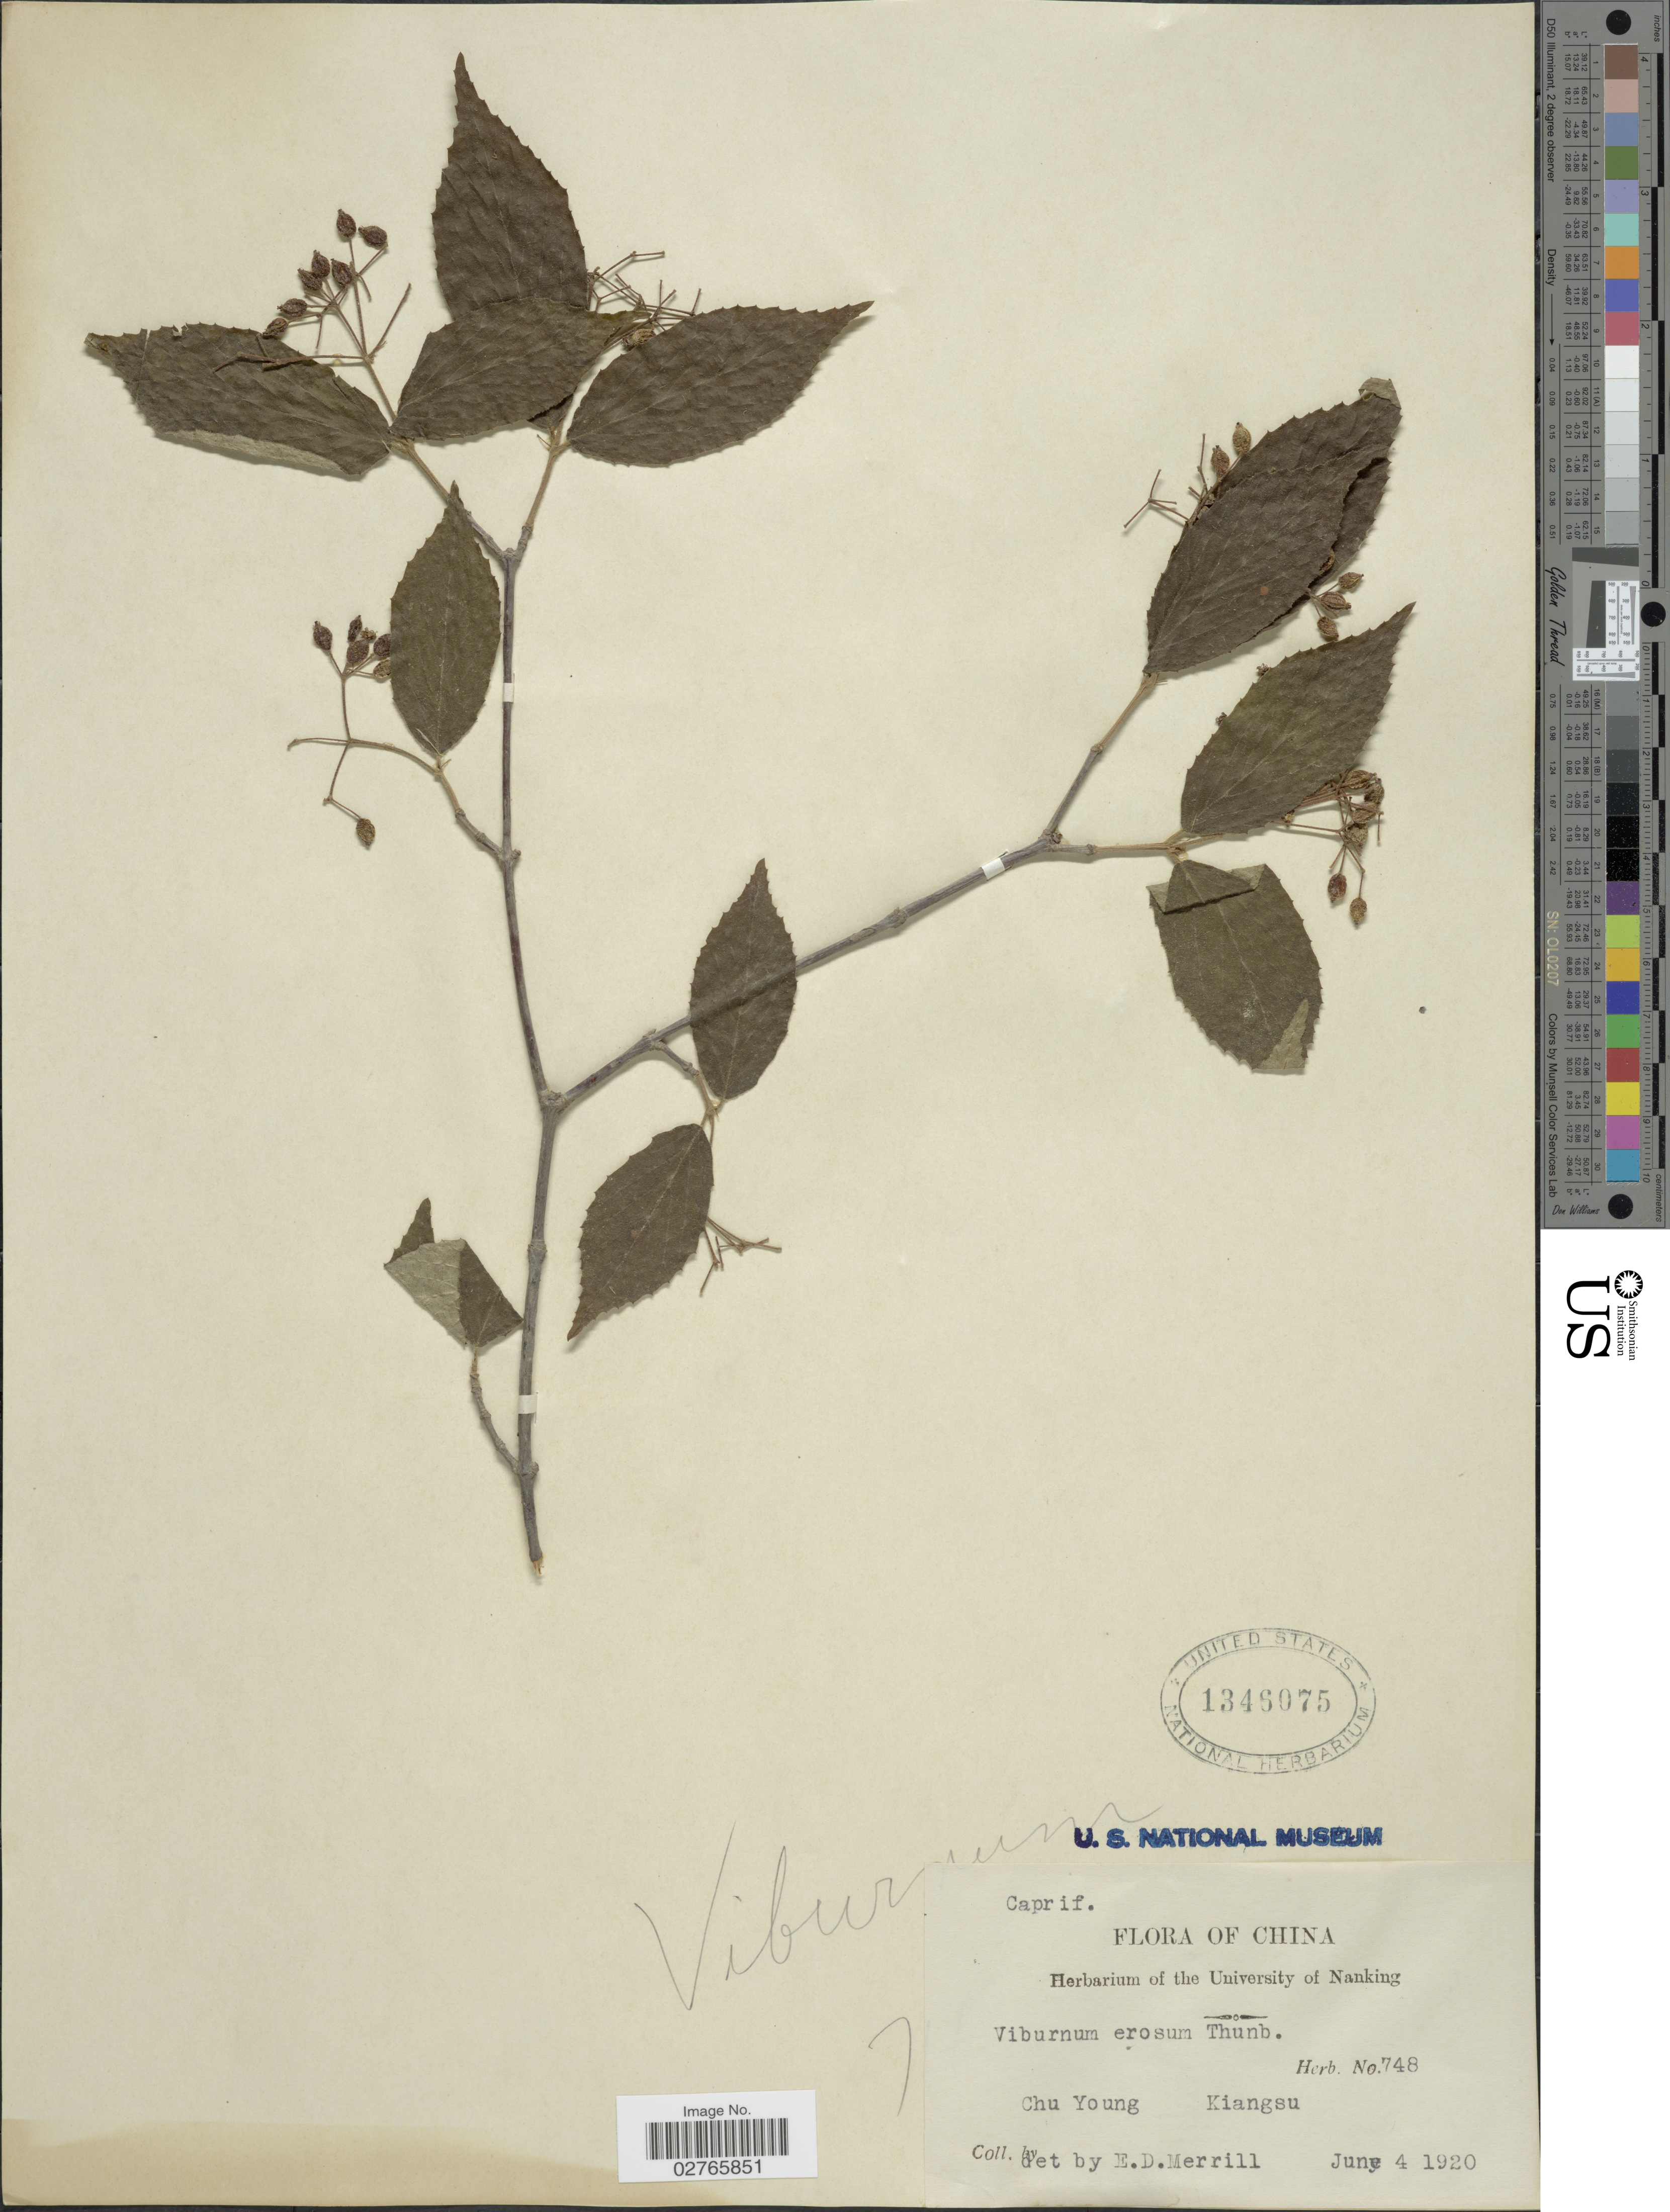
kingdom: Plantae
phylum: Tracheophyta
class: Magnoliopsida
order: Dipsacales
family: Viburnaceae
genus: Viburnum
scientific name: Viburnum erosum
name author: Thunb.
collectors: E. D. Merrill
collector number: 748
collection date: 1920-06-04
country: China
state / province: Jiangsu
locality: Chu Young. Kiangsu.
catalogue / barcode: US 1346075